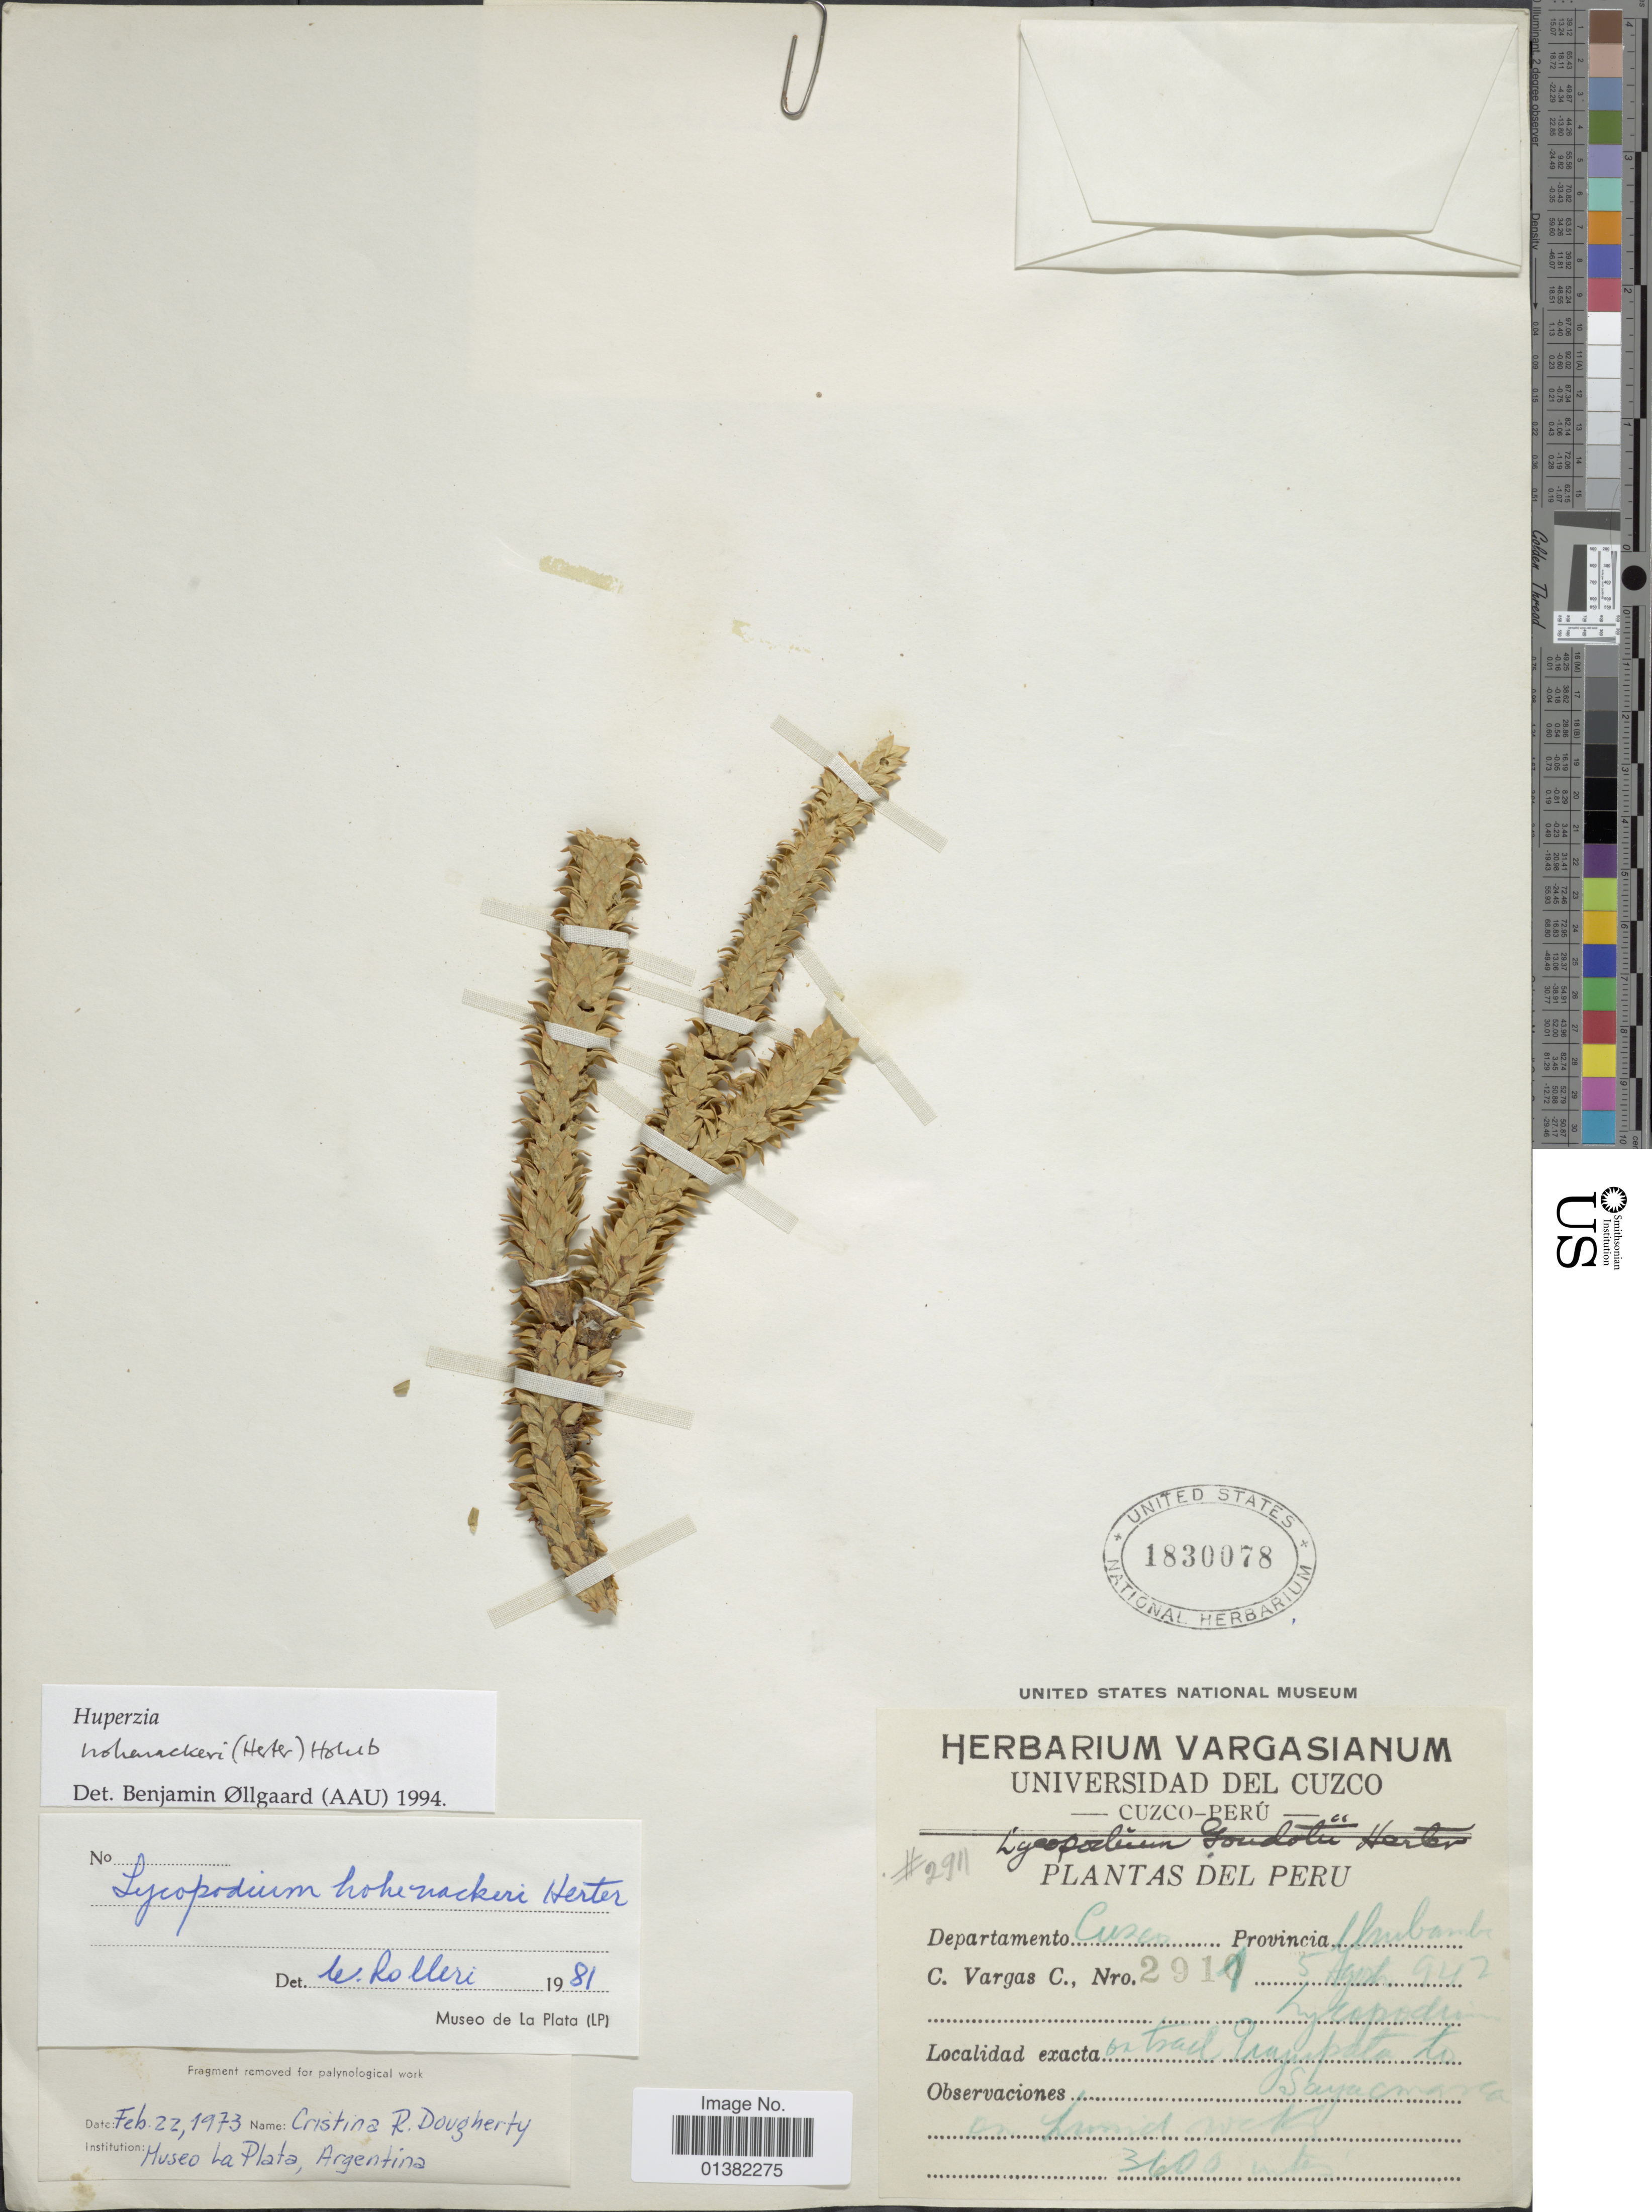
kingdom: Plantae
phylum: Tracheophyta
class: Lycopodiopsida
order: Lycopodiales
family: Lycopodiaceae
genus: Phlegmariurus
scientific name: Phlegmariurus hohenackeri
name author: (Herter) B. Øllg.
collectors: C. Vargas Calderón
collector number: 2911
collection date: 1942-08-05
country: Peru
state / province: Cusco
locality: Provincia Urubamba, on trail Puyupata-Yuncapata.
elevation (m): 3600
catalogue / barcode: US 1830078